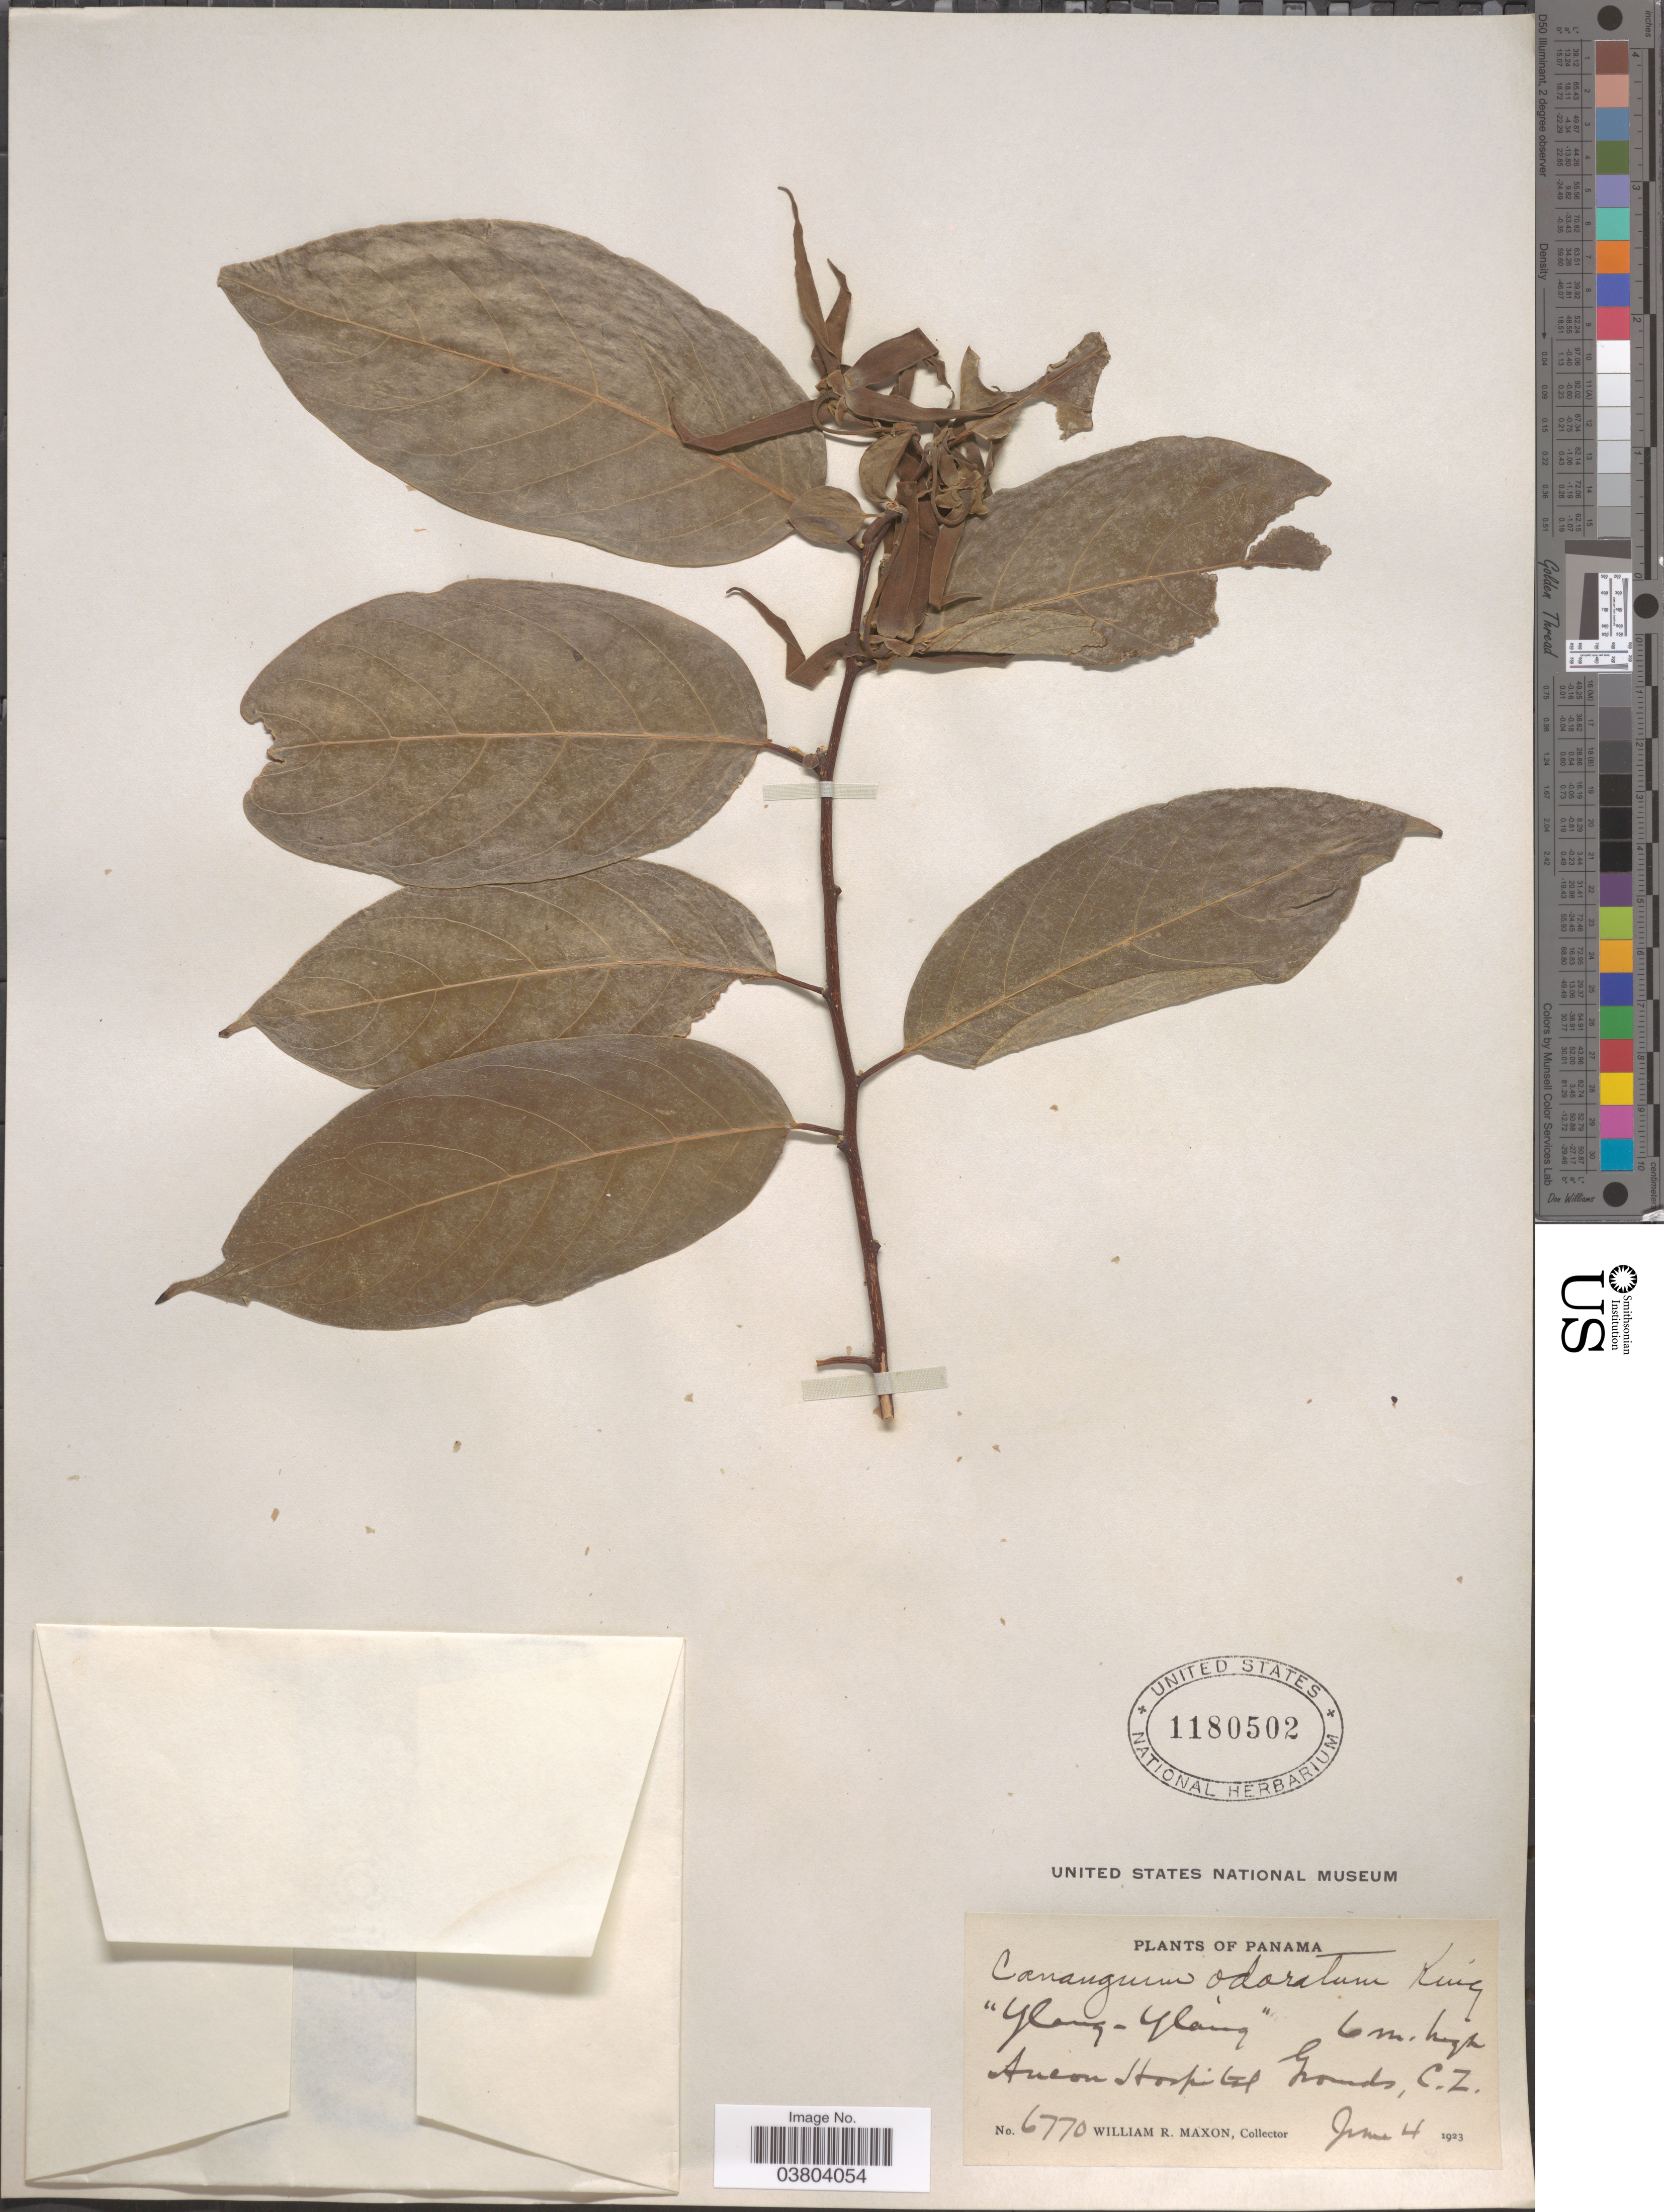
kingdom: Plantae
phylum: Tracheophyta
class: Magnoliopsida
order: Magnoliales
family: Annonaceae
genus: Cananga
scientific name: Cananga odorata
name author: (Lam.) Hook. f. & Thomson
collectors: W. R. Maxon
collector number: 6770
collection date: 1923-06-04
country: Panama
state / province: Colón / Panamá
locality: Ancon Hospital Grounds, C.Z.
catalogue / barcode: US 1180502